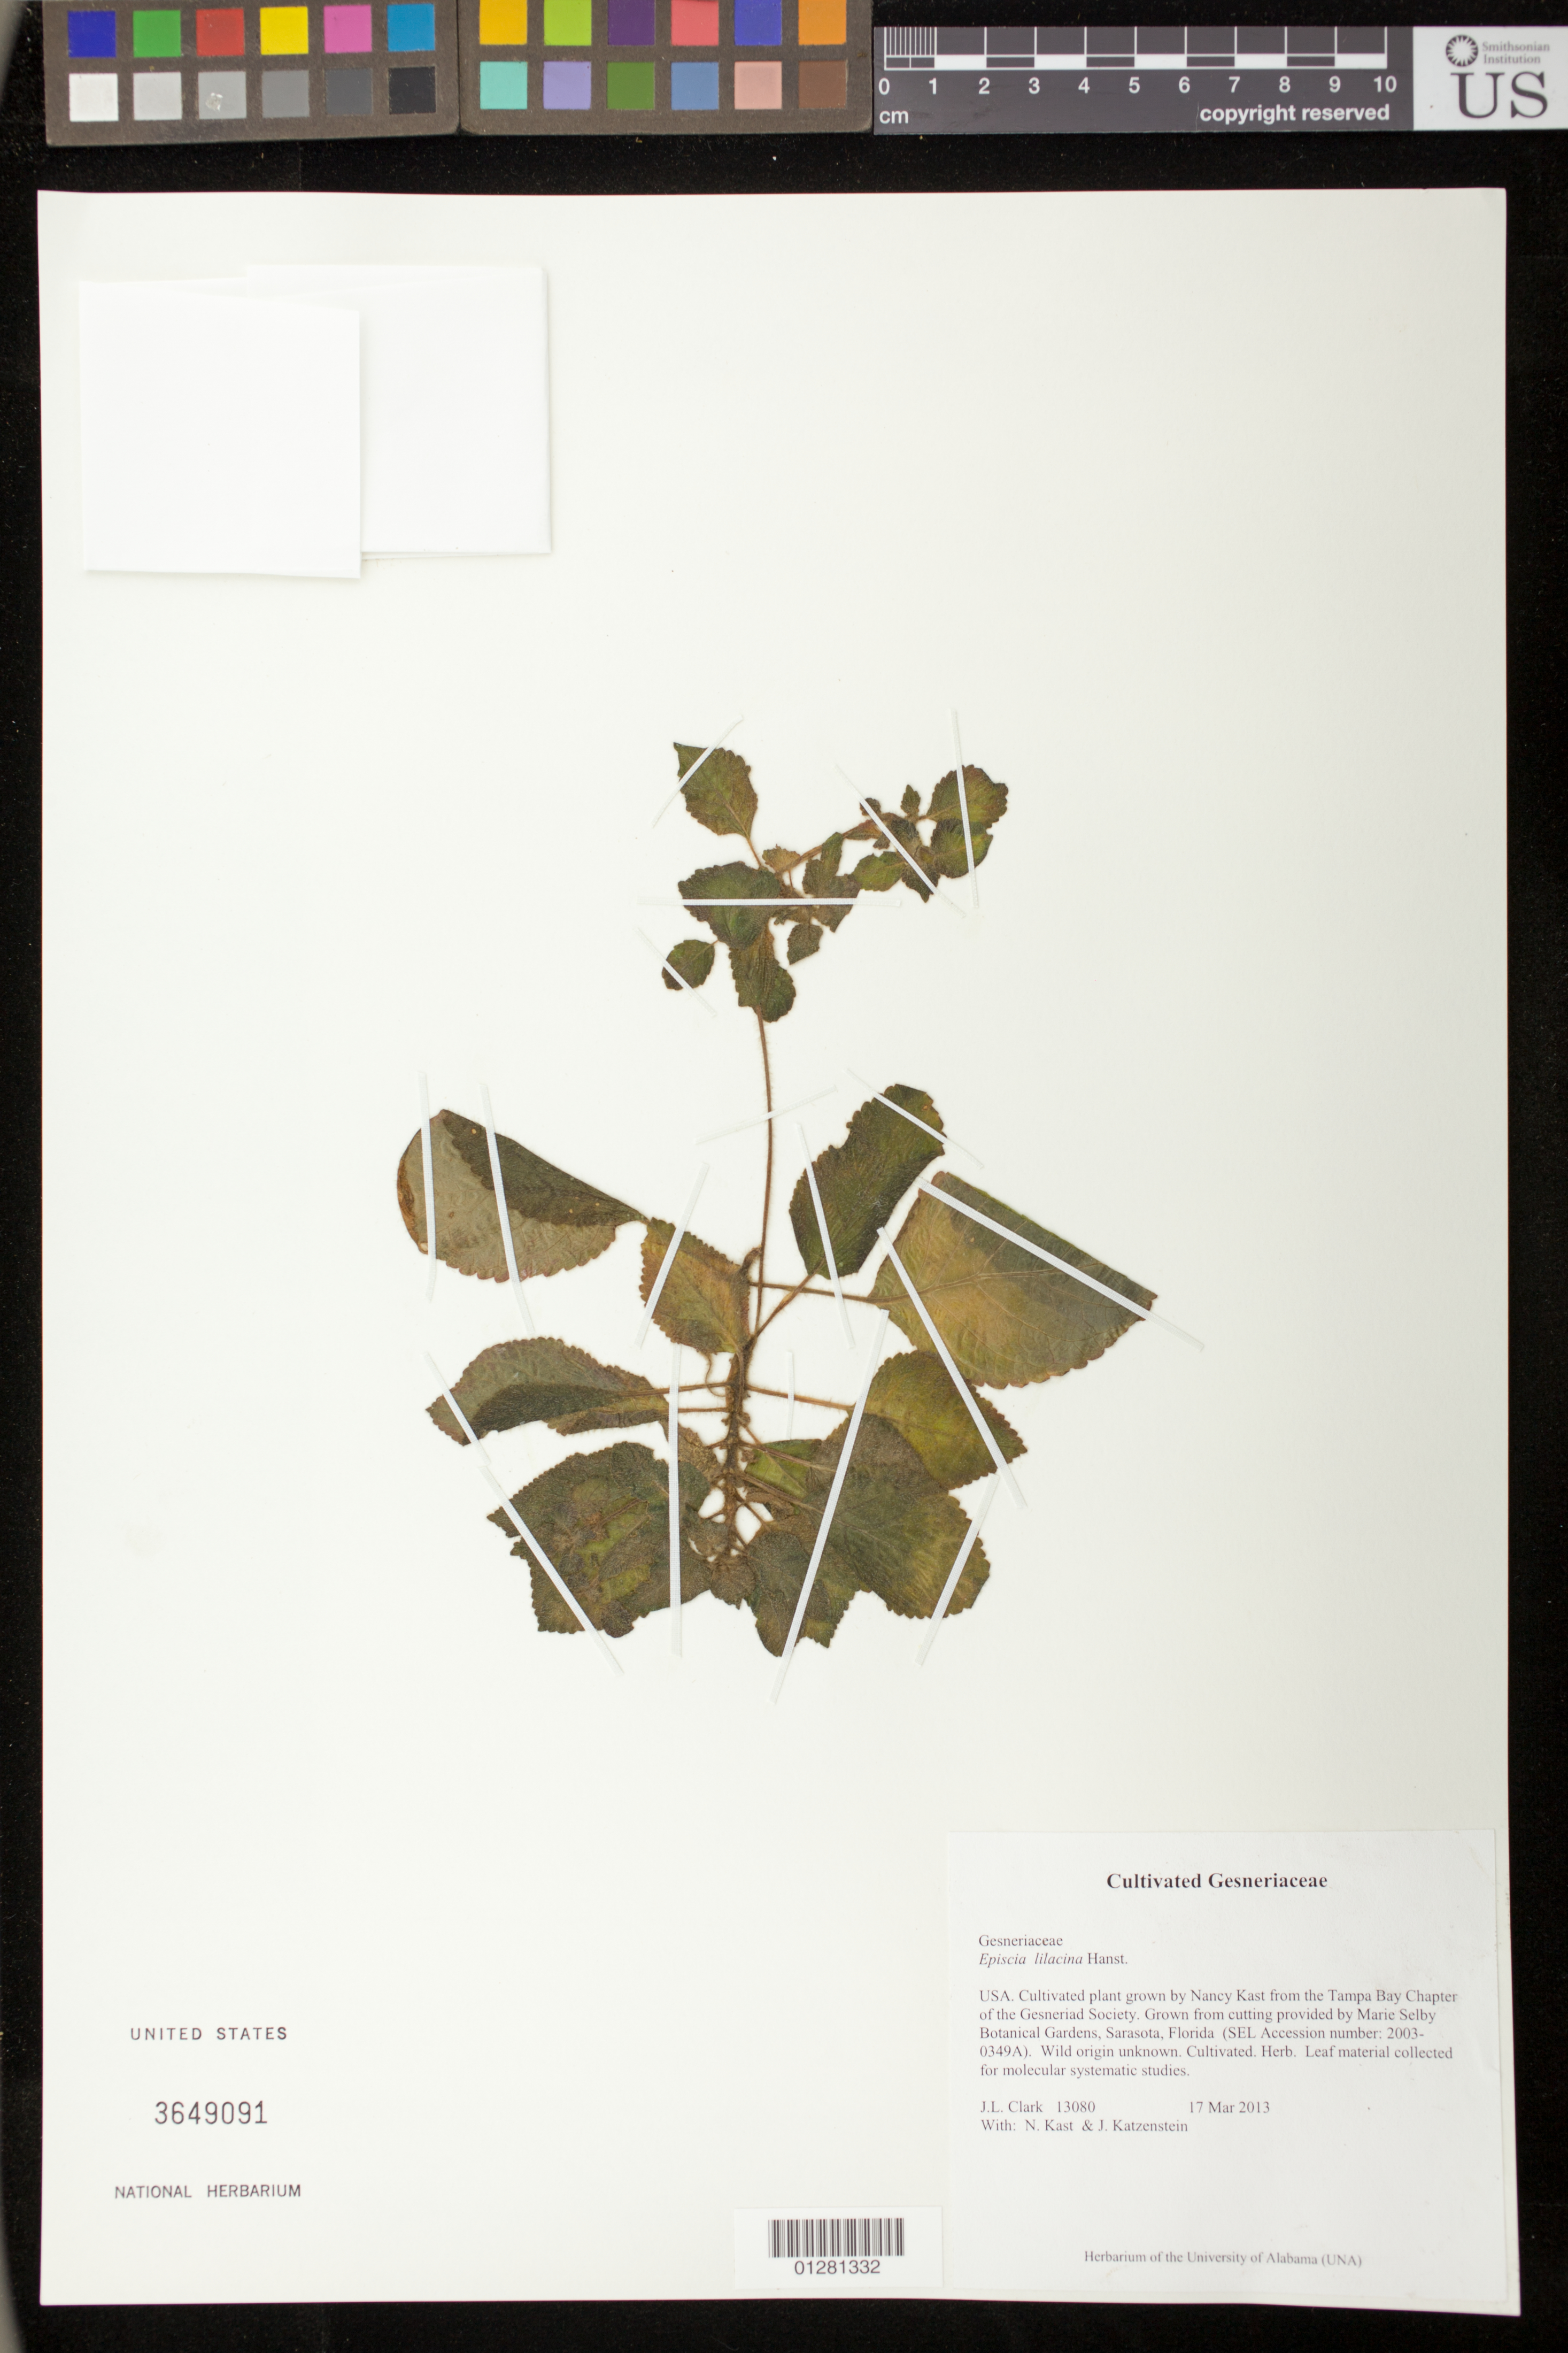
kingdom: Plantae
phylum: Tracheophyta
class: Magnoliopsida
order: Lamiales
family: Gesneriaceae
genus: Episcia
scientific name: Episcia lilacina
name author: Hanst.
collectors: J. L. Clark, N. Kast & J. Katzenstein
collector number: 13080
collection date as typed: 17 Mar 2013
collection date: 2013-03-17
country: United States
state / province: Florida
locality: Cultivated plant grown by Nancy Kast from the Tampa Bay Chapter of the Gesneriad Society.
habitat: Cultivated. Herb.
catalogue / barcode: US 3649091